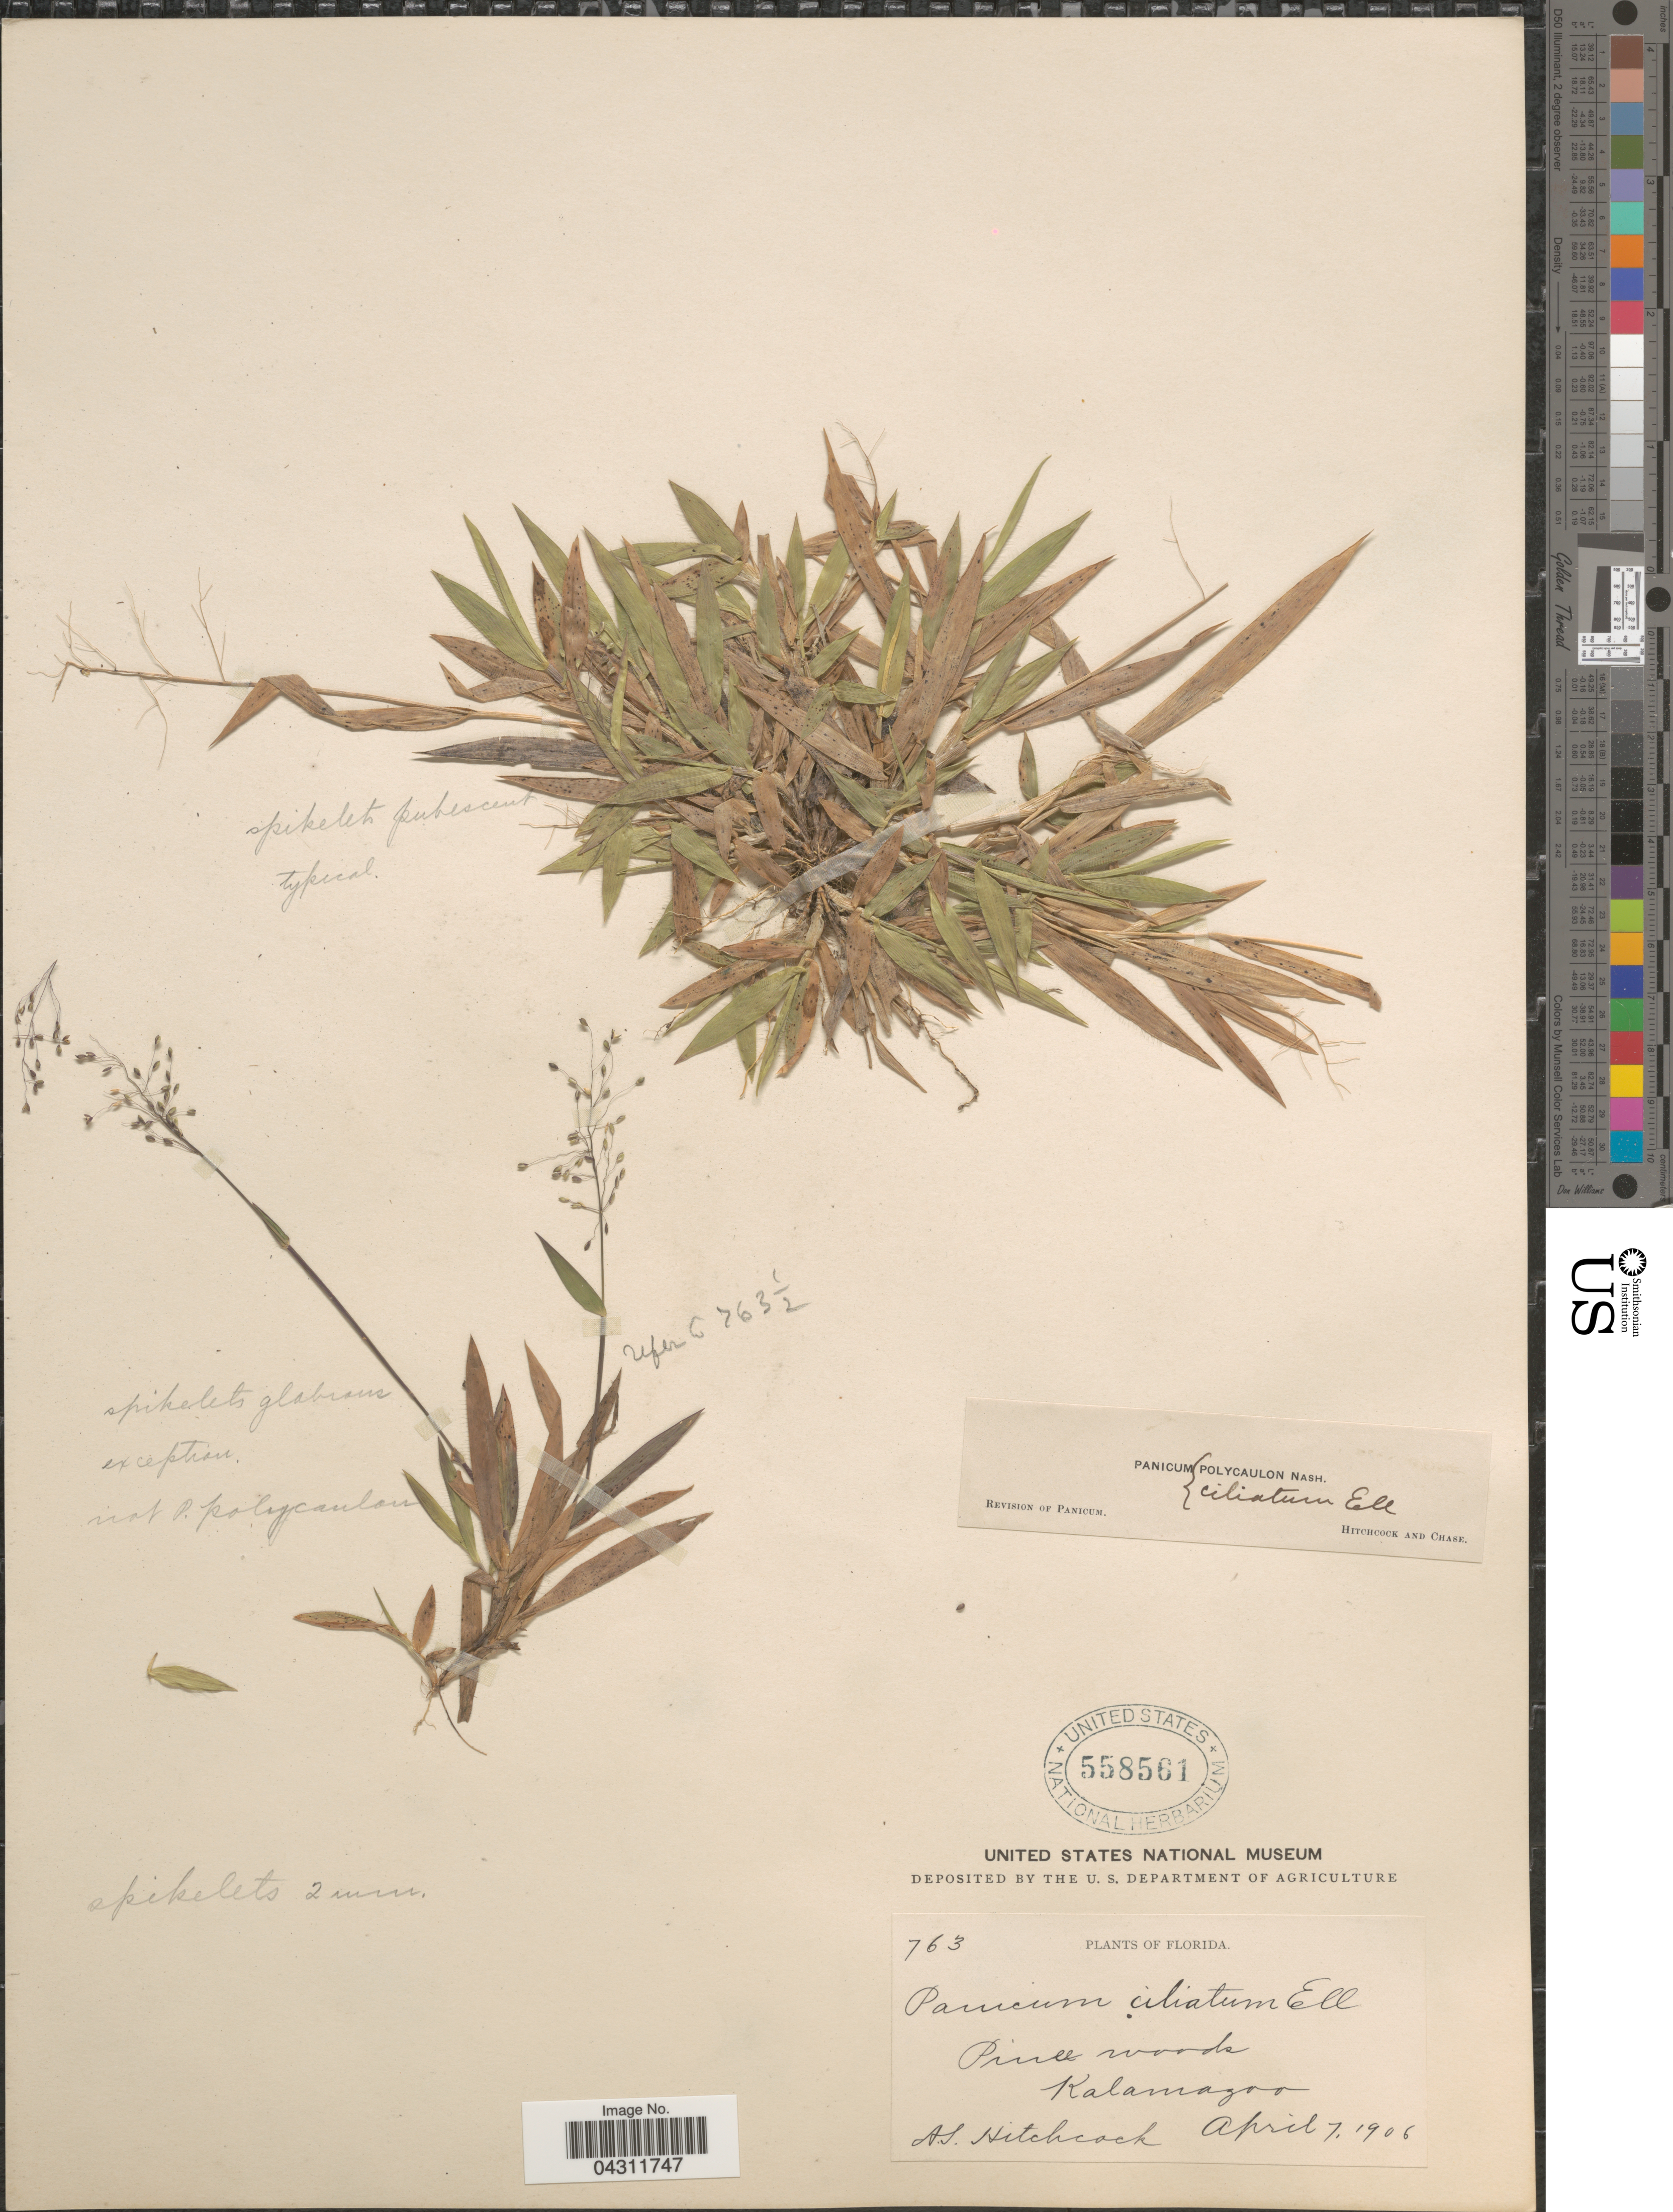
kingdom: Plantae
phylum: Tracheophyta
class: Liliopsida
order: Poales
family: Poaceae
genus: Dichanthelium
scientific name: Dichanthelium strigosum var. glabrescens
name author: (Griseb.) Freckmann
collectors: A. S. Hitchcock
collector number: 763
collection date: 1906-04-07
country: United States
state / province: Florida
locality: Pine woods. Kalamazoo.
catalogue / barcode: US 558561